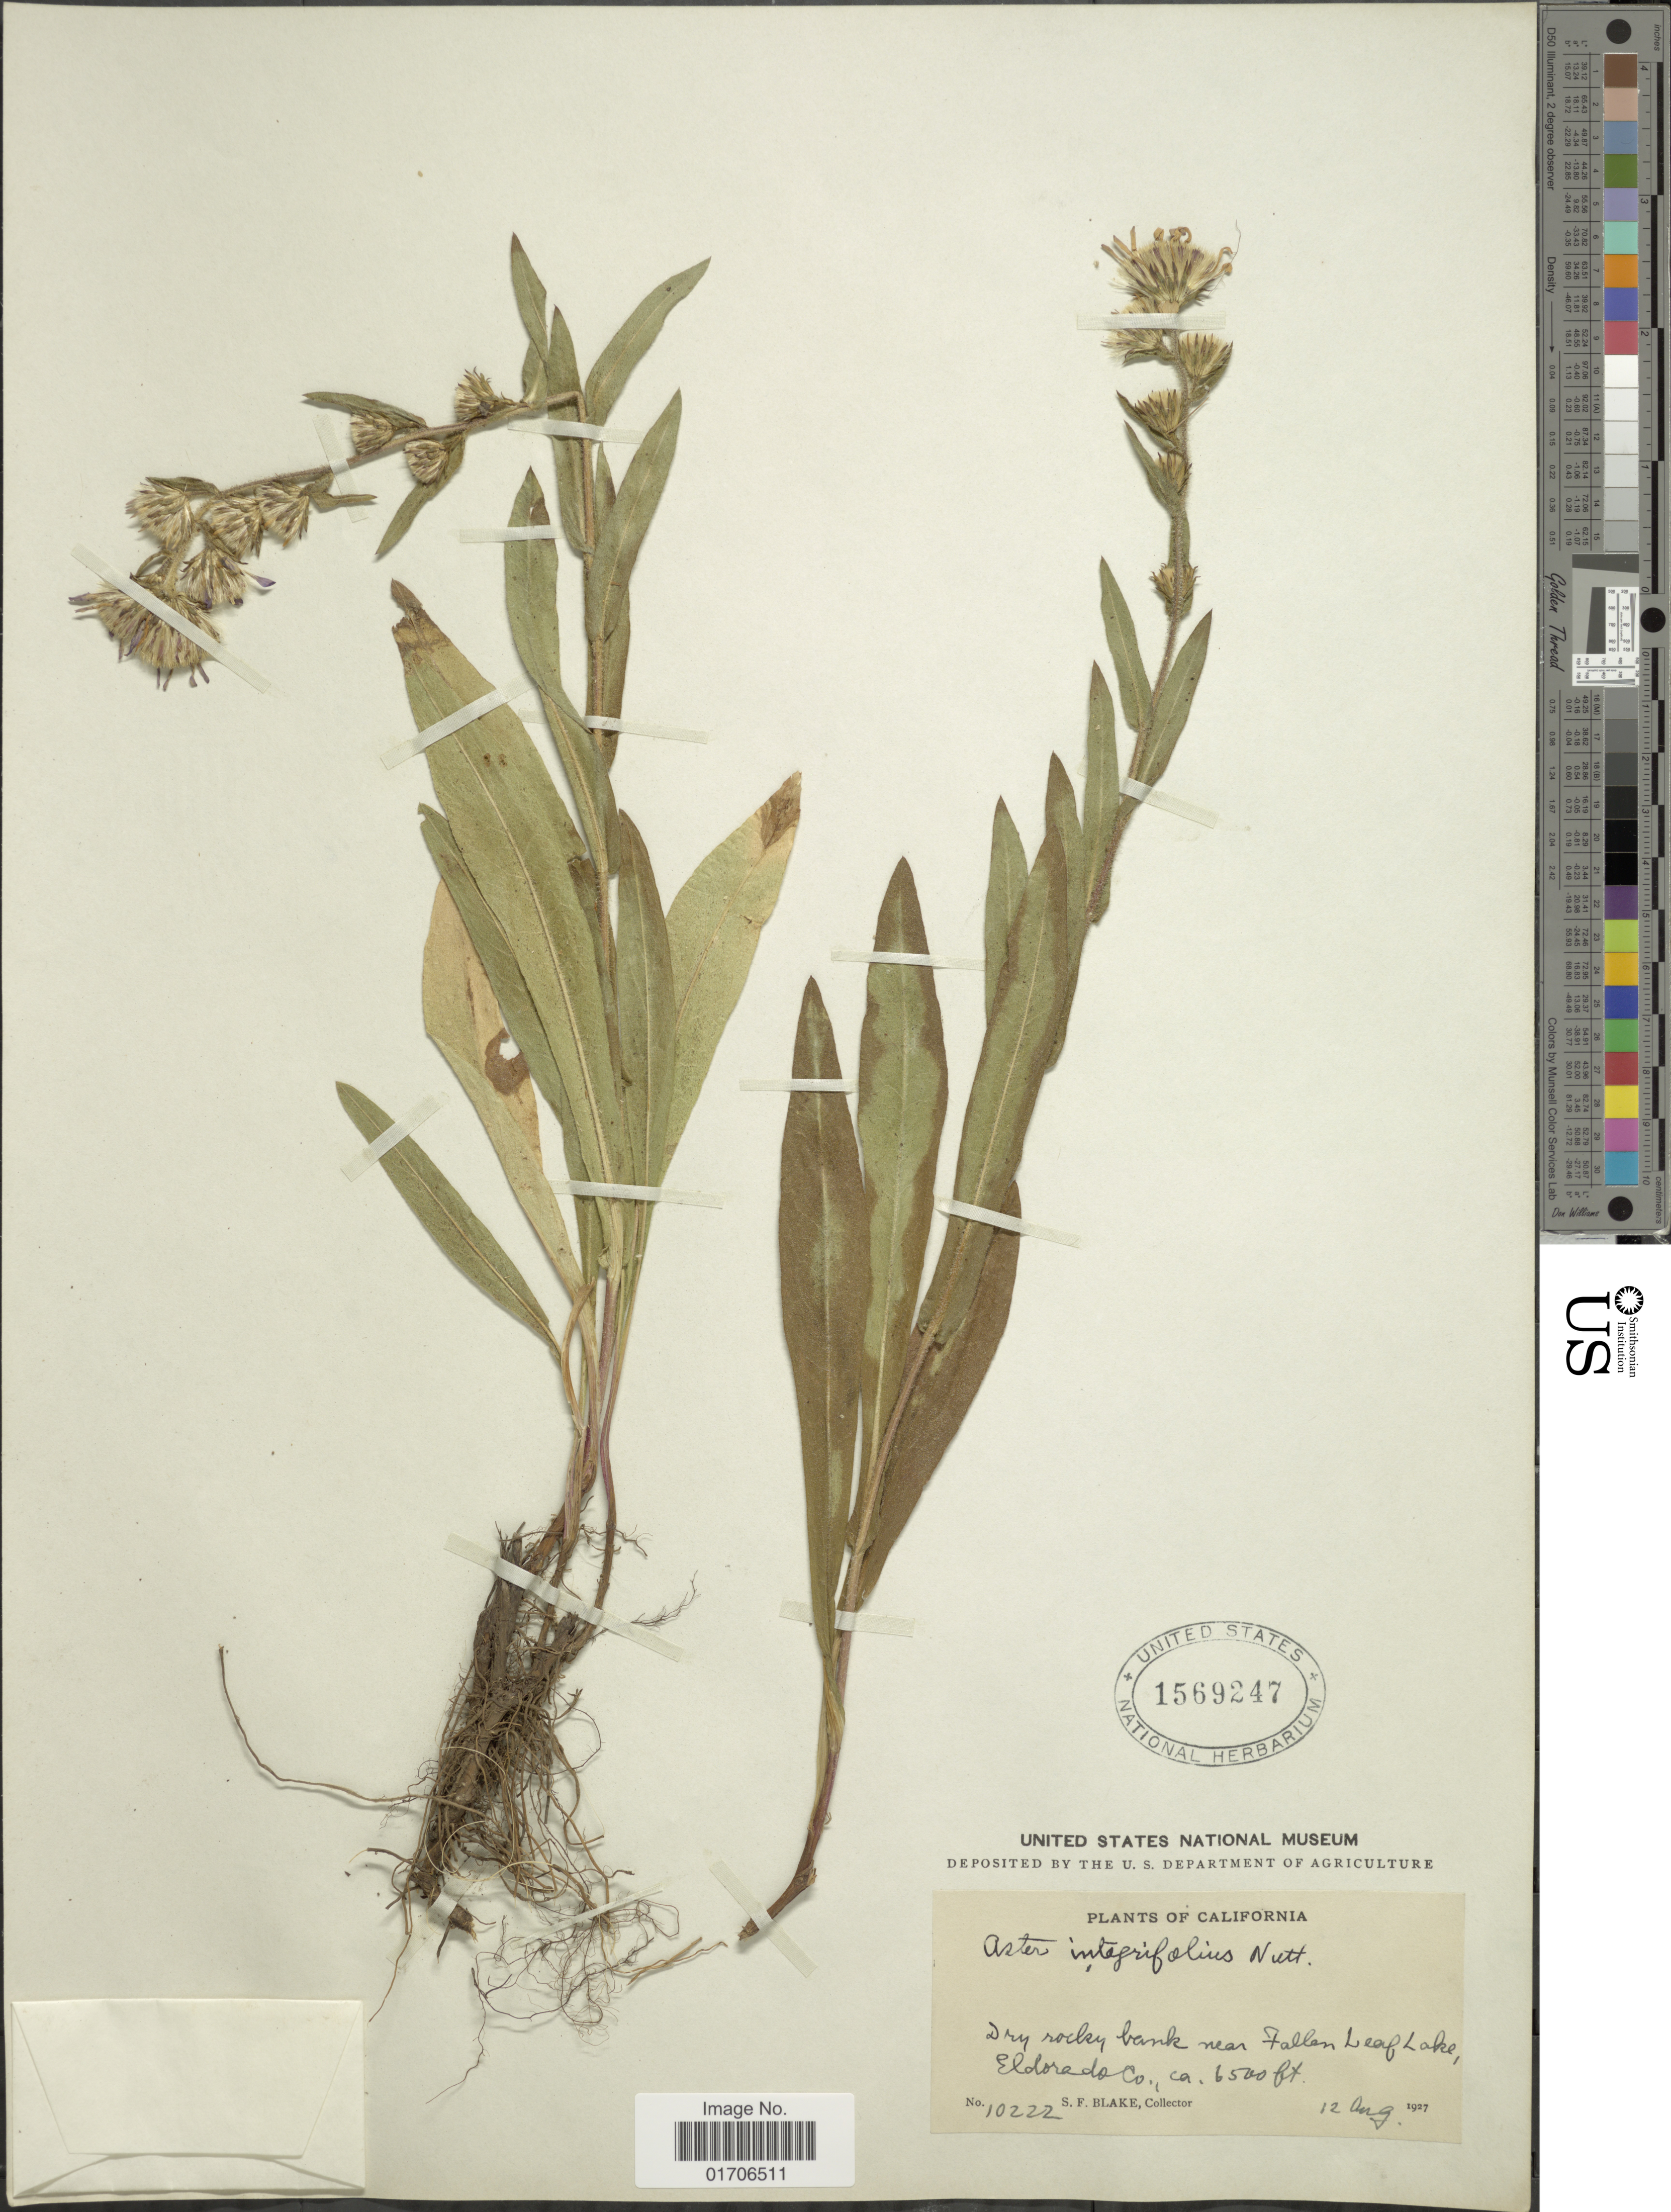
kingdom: Plantae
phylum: Tracheophyta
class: Magnoliopsida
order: Asterales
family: Asteraceae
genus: Eurybia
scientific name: Eurybia integrifolia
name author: (Nutt.) G.L. Nesom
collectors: S. Blake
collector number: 10222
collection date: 1927-08-12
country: United States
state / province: California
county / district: El Dorado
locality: Dry rocky bank near Fallen Leaf Lake, Eldorado Co.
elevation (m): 1981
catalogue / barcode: US 1569247